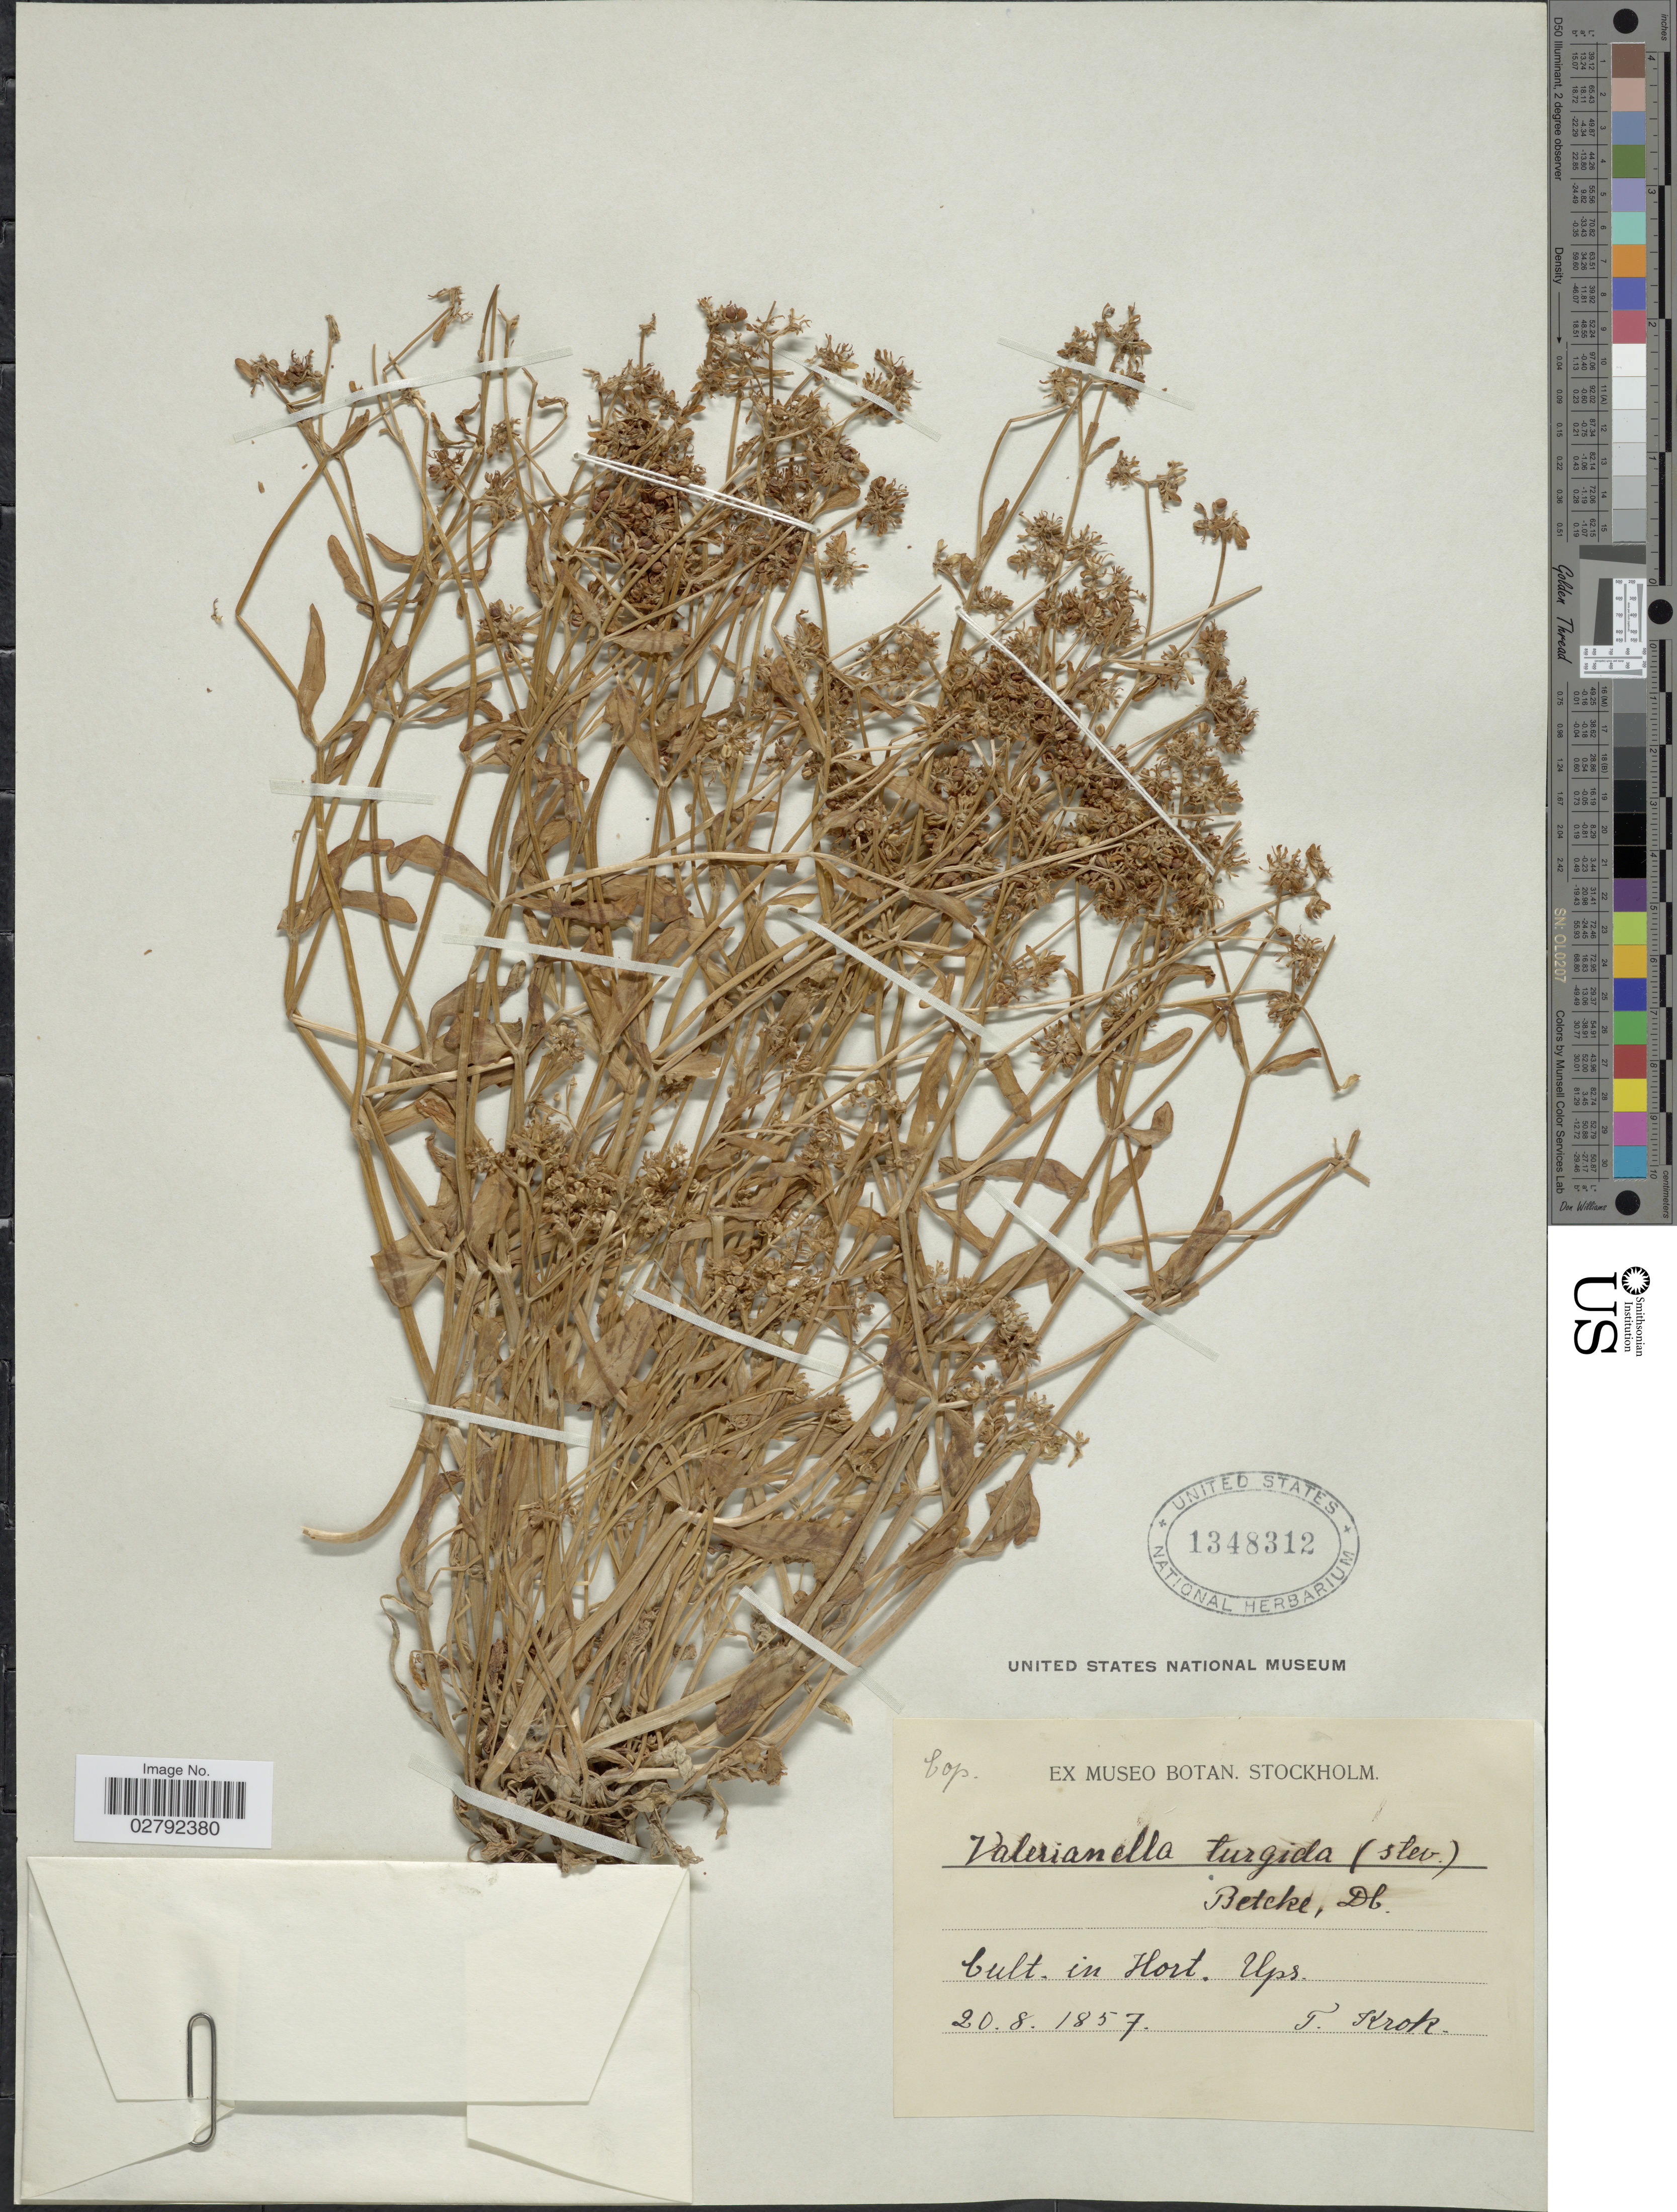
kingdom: Plantae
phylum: Tracheophyta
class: Magnoliopsida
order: Dipsacales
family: Caprifoliaceae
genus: Valerianella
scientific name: Valerianella turgida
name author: (Steven) Betcke.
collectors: T. Krok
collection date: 1857-08-20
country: Sweden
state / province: Uppsala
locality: Cult. in Hort. Ups.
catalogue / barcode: US 1348312